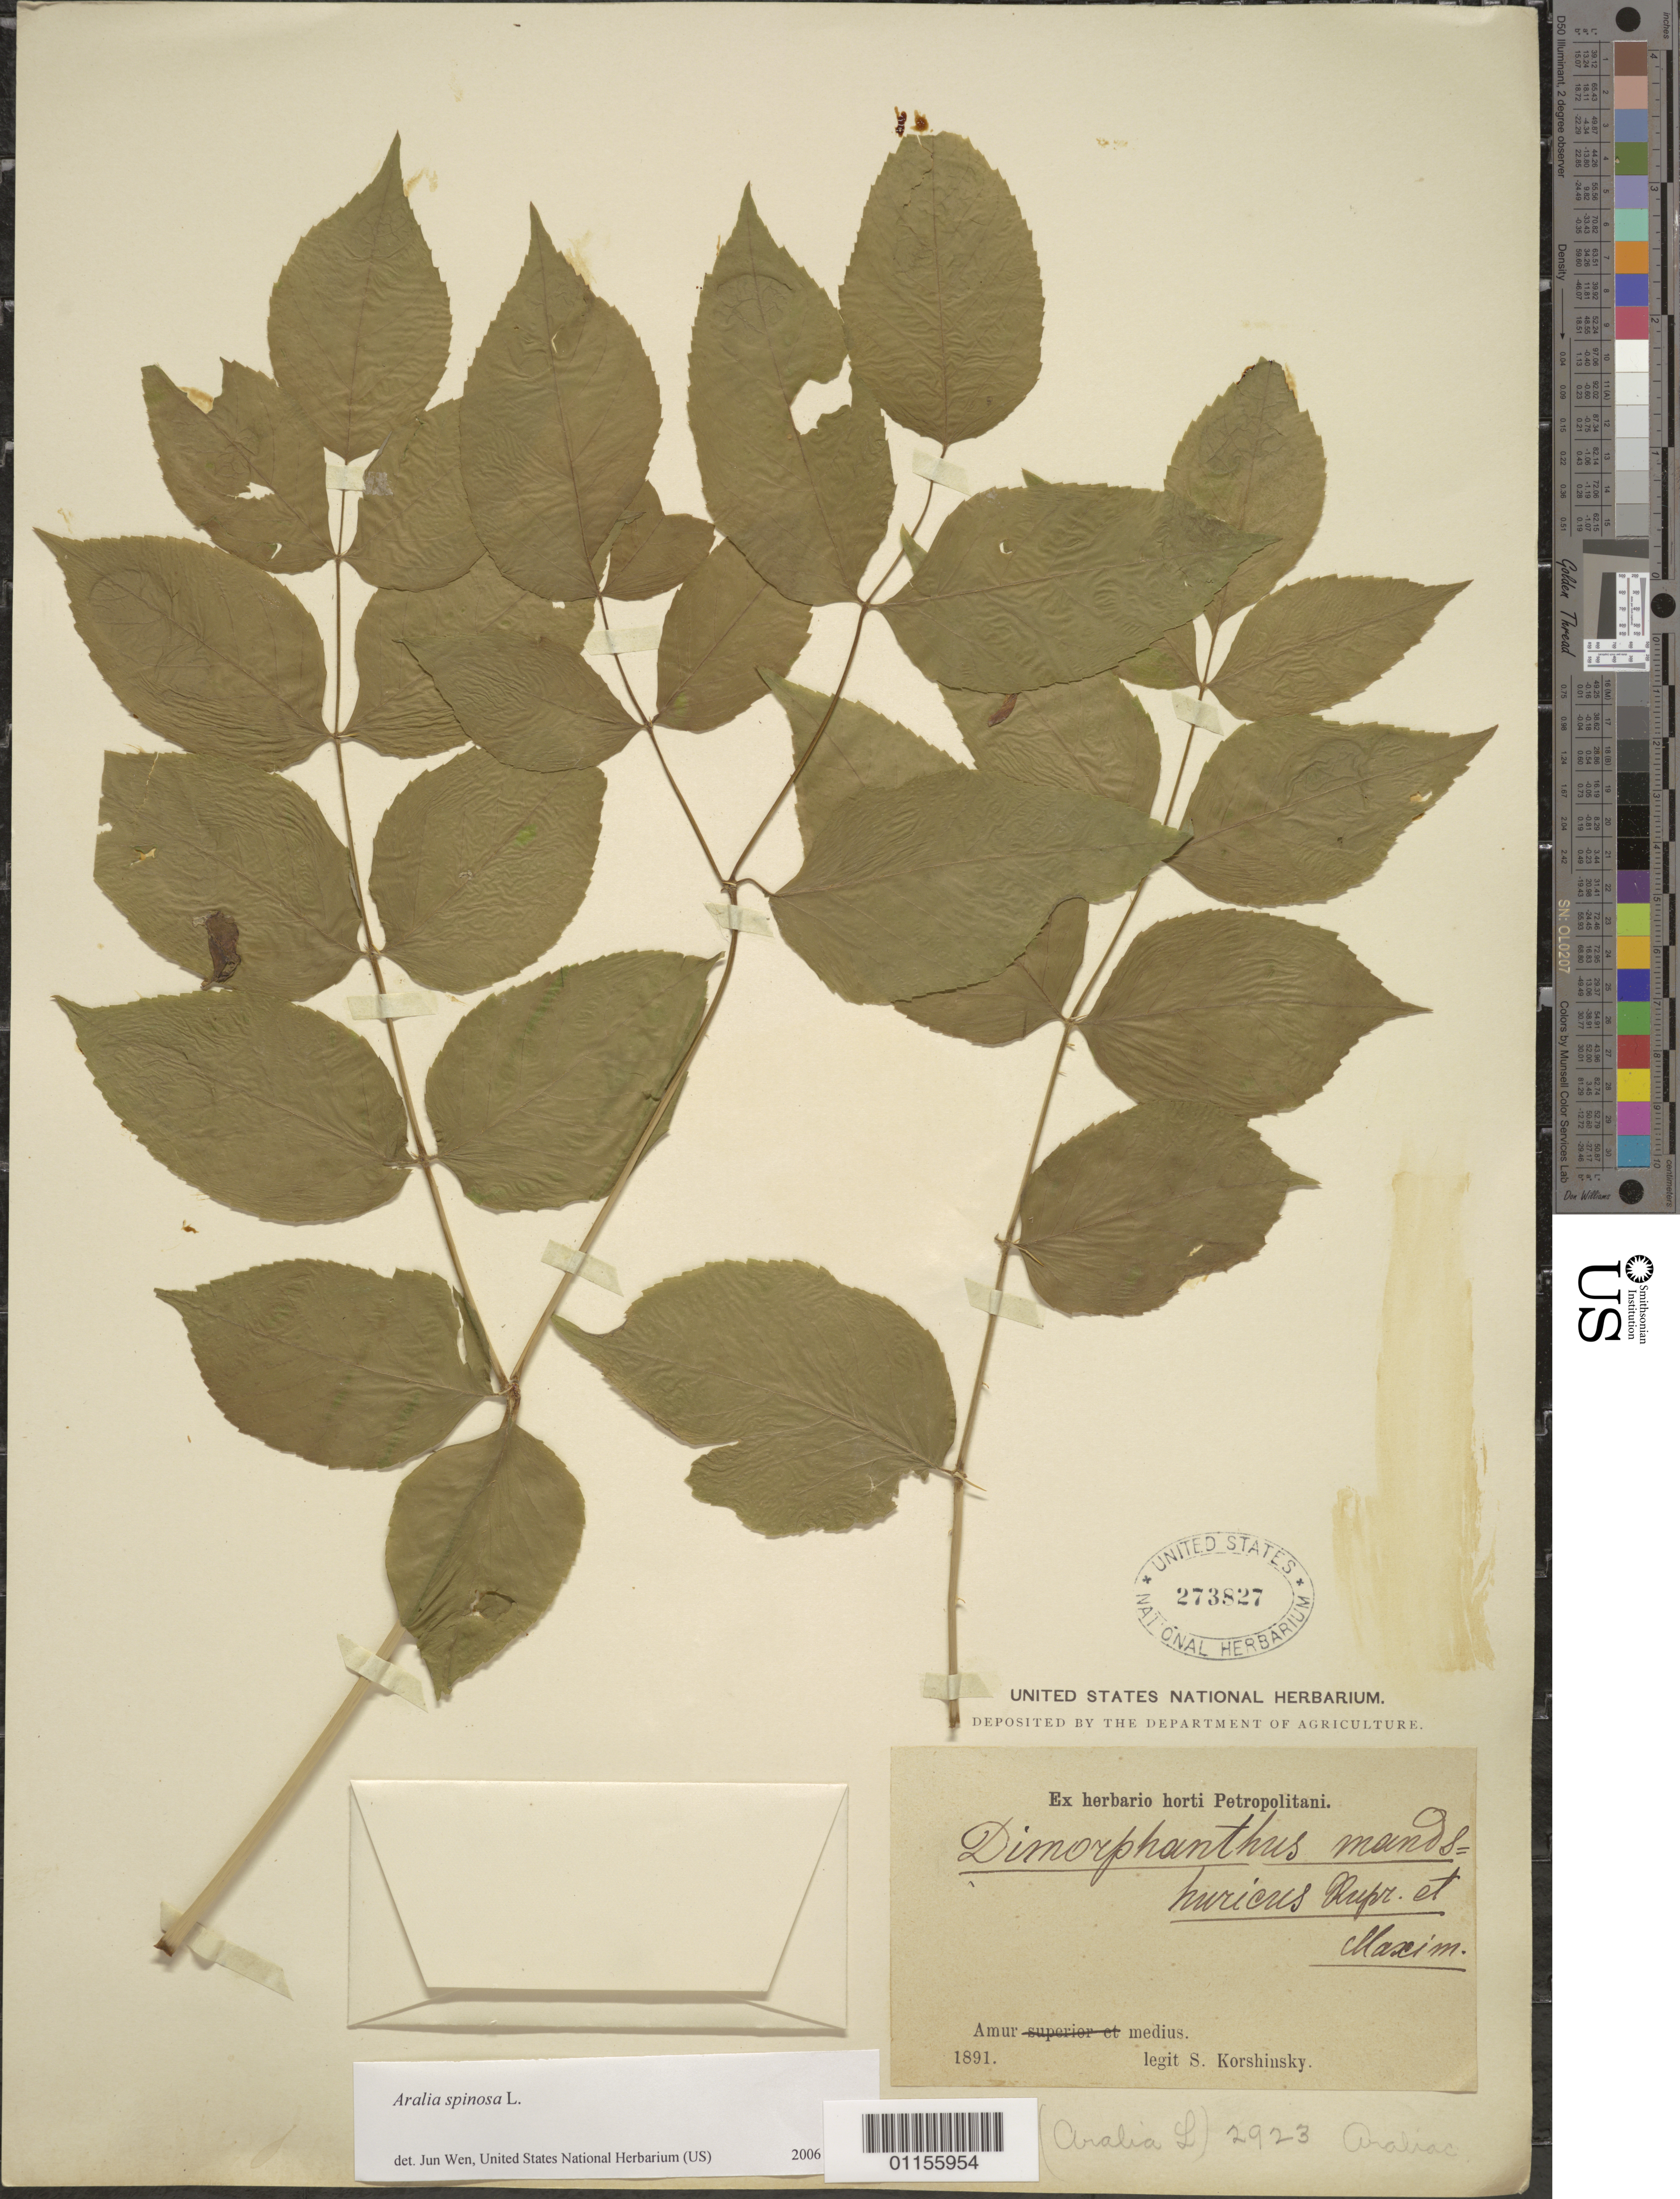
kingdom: Plantae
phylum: Tracheophyta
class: Magnoliopsida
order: Apiales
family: Araliaceae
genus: Aralia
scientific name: Aralia spinosa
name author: L.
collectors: S. I. Korshinsky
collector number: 2923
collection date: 1891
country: Russian Federation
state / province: Amur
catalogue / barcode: US 273827